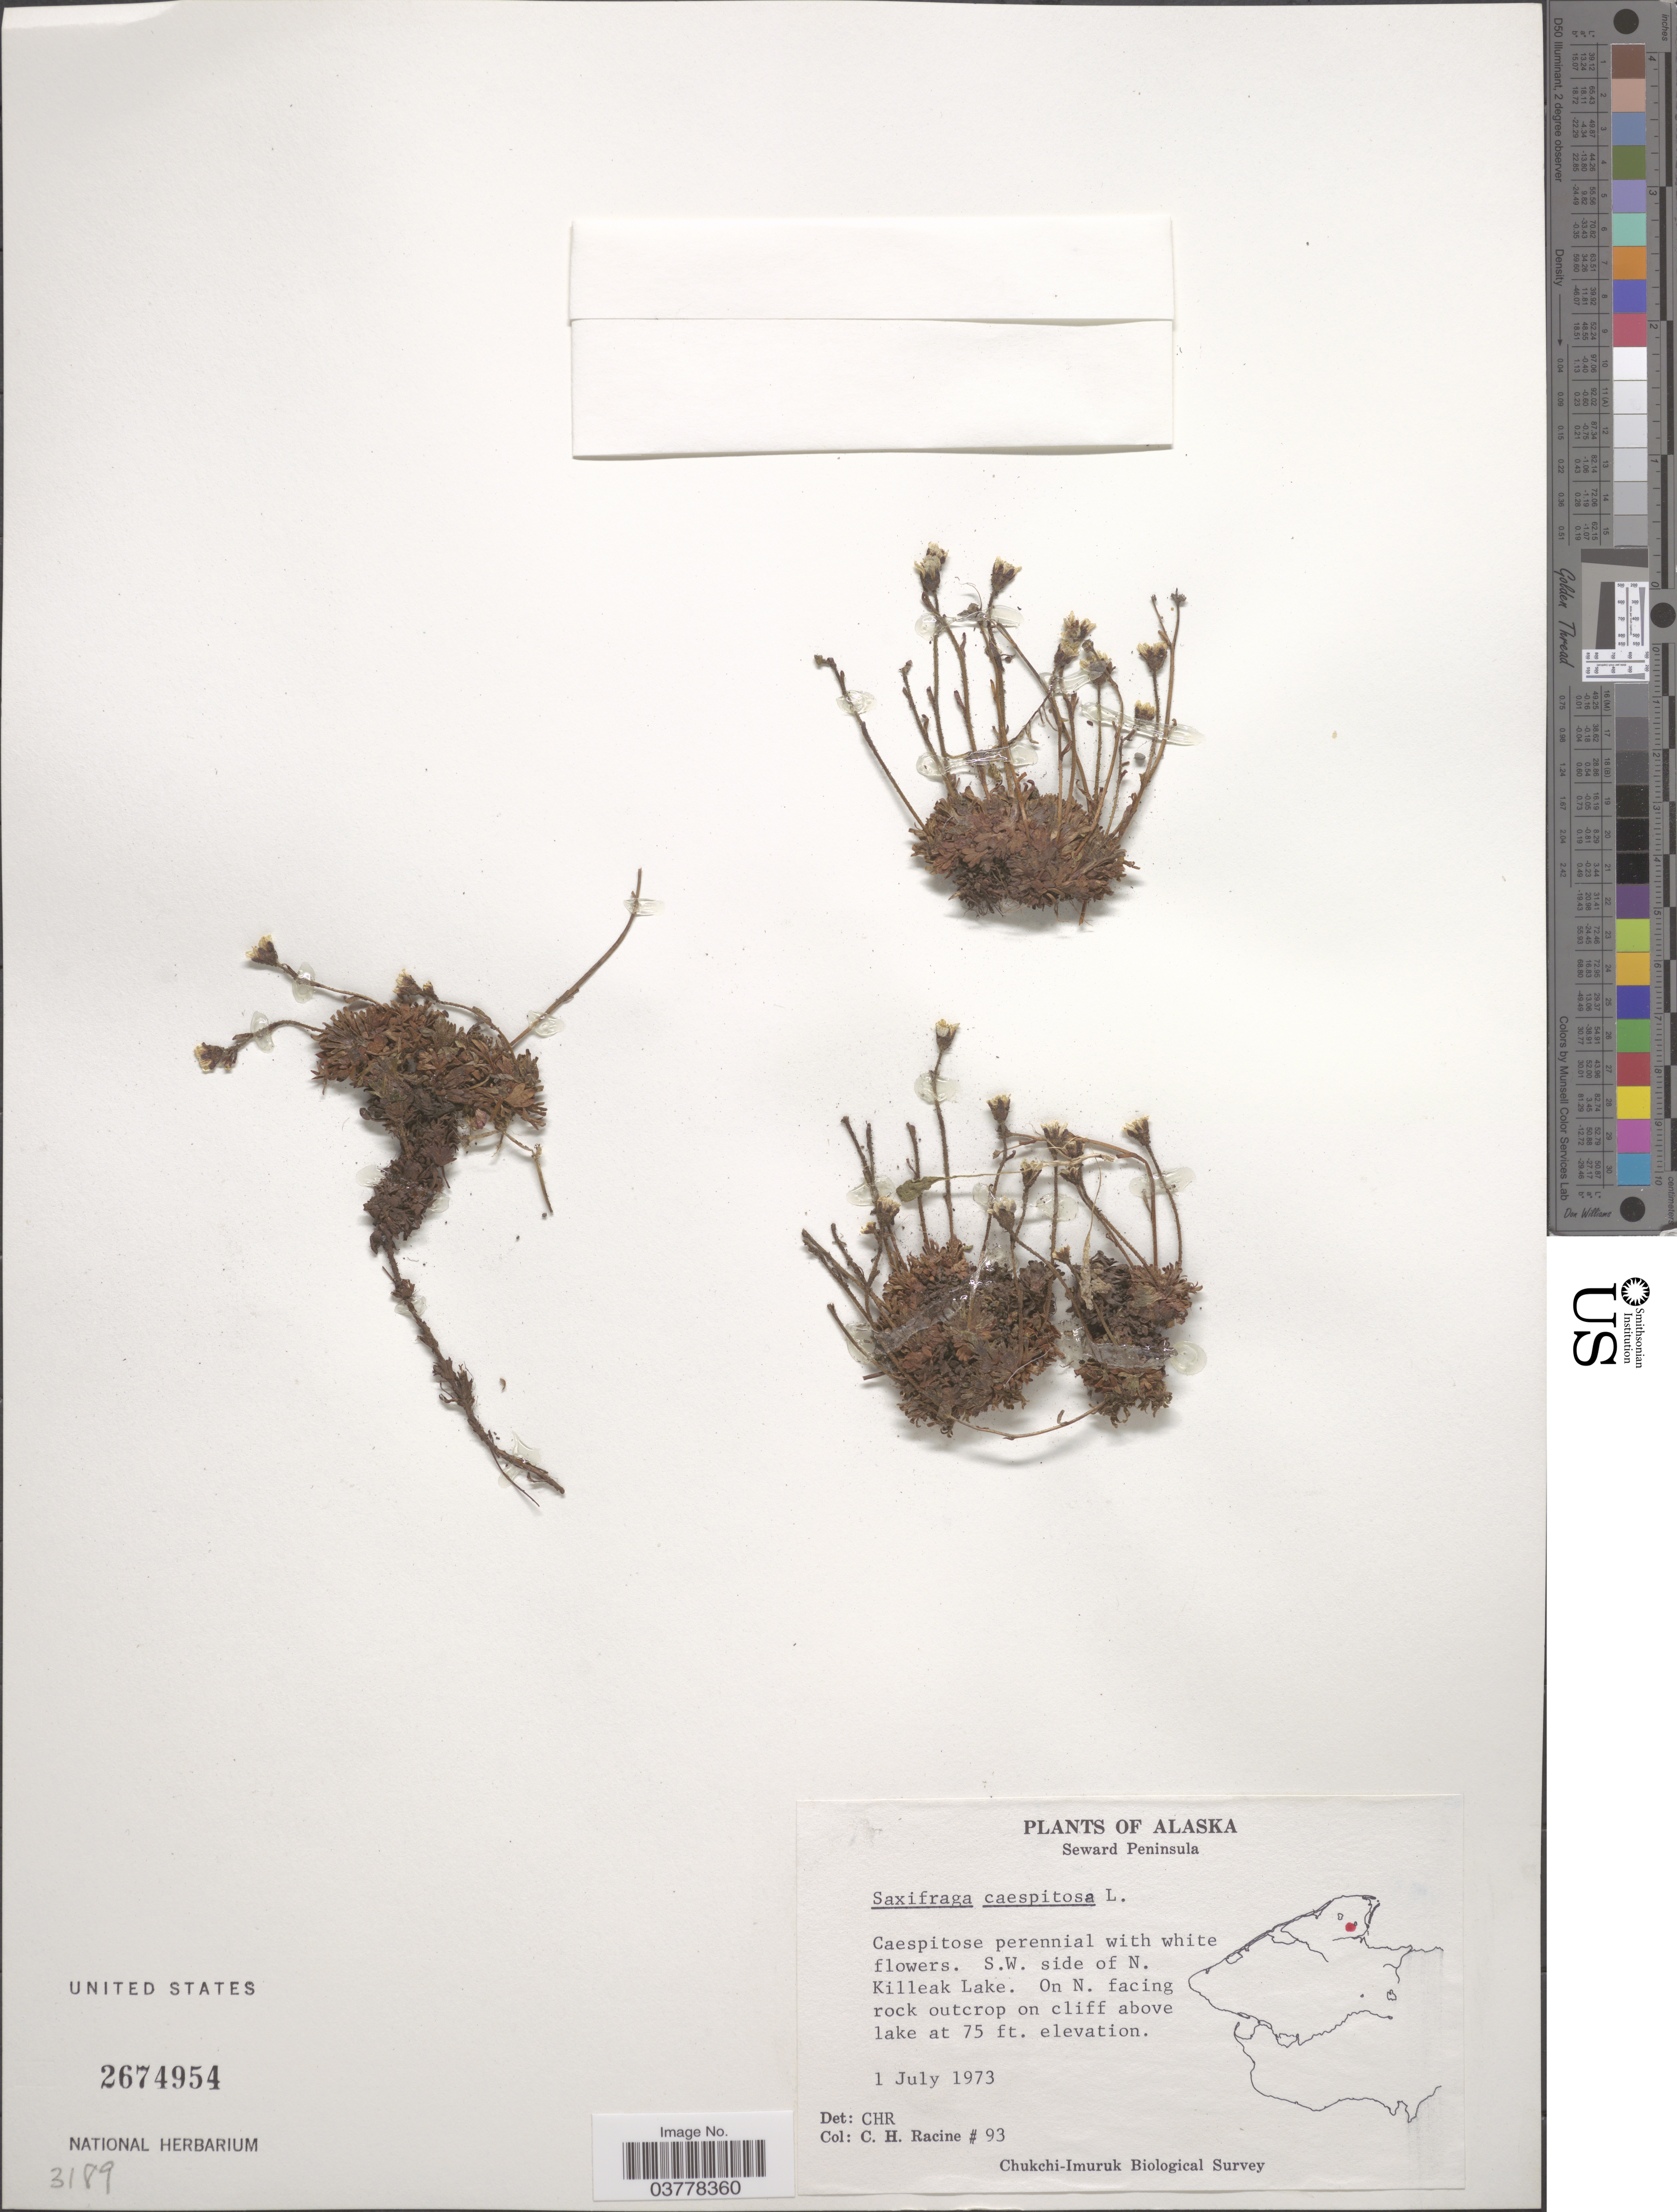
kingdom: Plantae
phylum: Tracheophyta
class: Magnoliopsida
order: Saxifragales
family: Saxifragaceae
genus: Saxifraga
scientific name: Saxifraga caespitosa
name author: L.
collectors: C. Racine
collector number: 93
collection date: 1973-07-01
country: United States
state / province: Alaska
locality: Seward Peninsula. S. W. side of N. Killeak Lake.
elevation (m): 23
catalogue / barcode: US 2674954